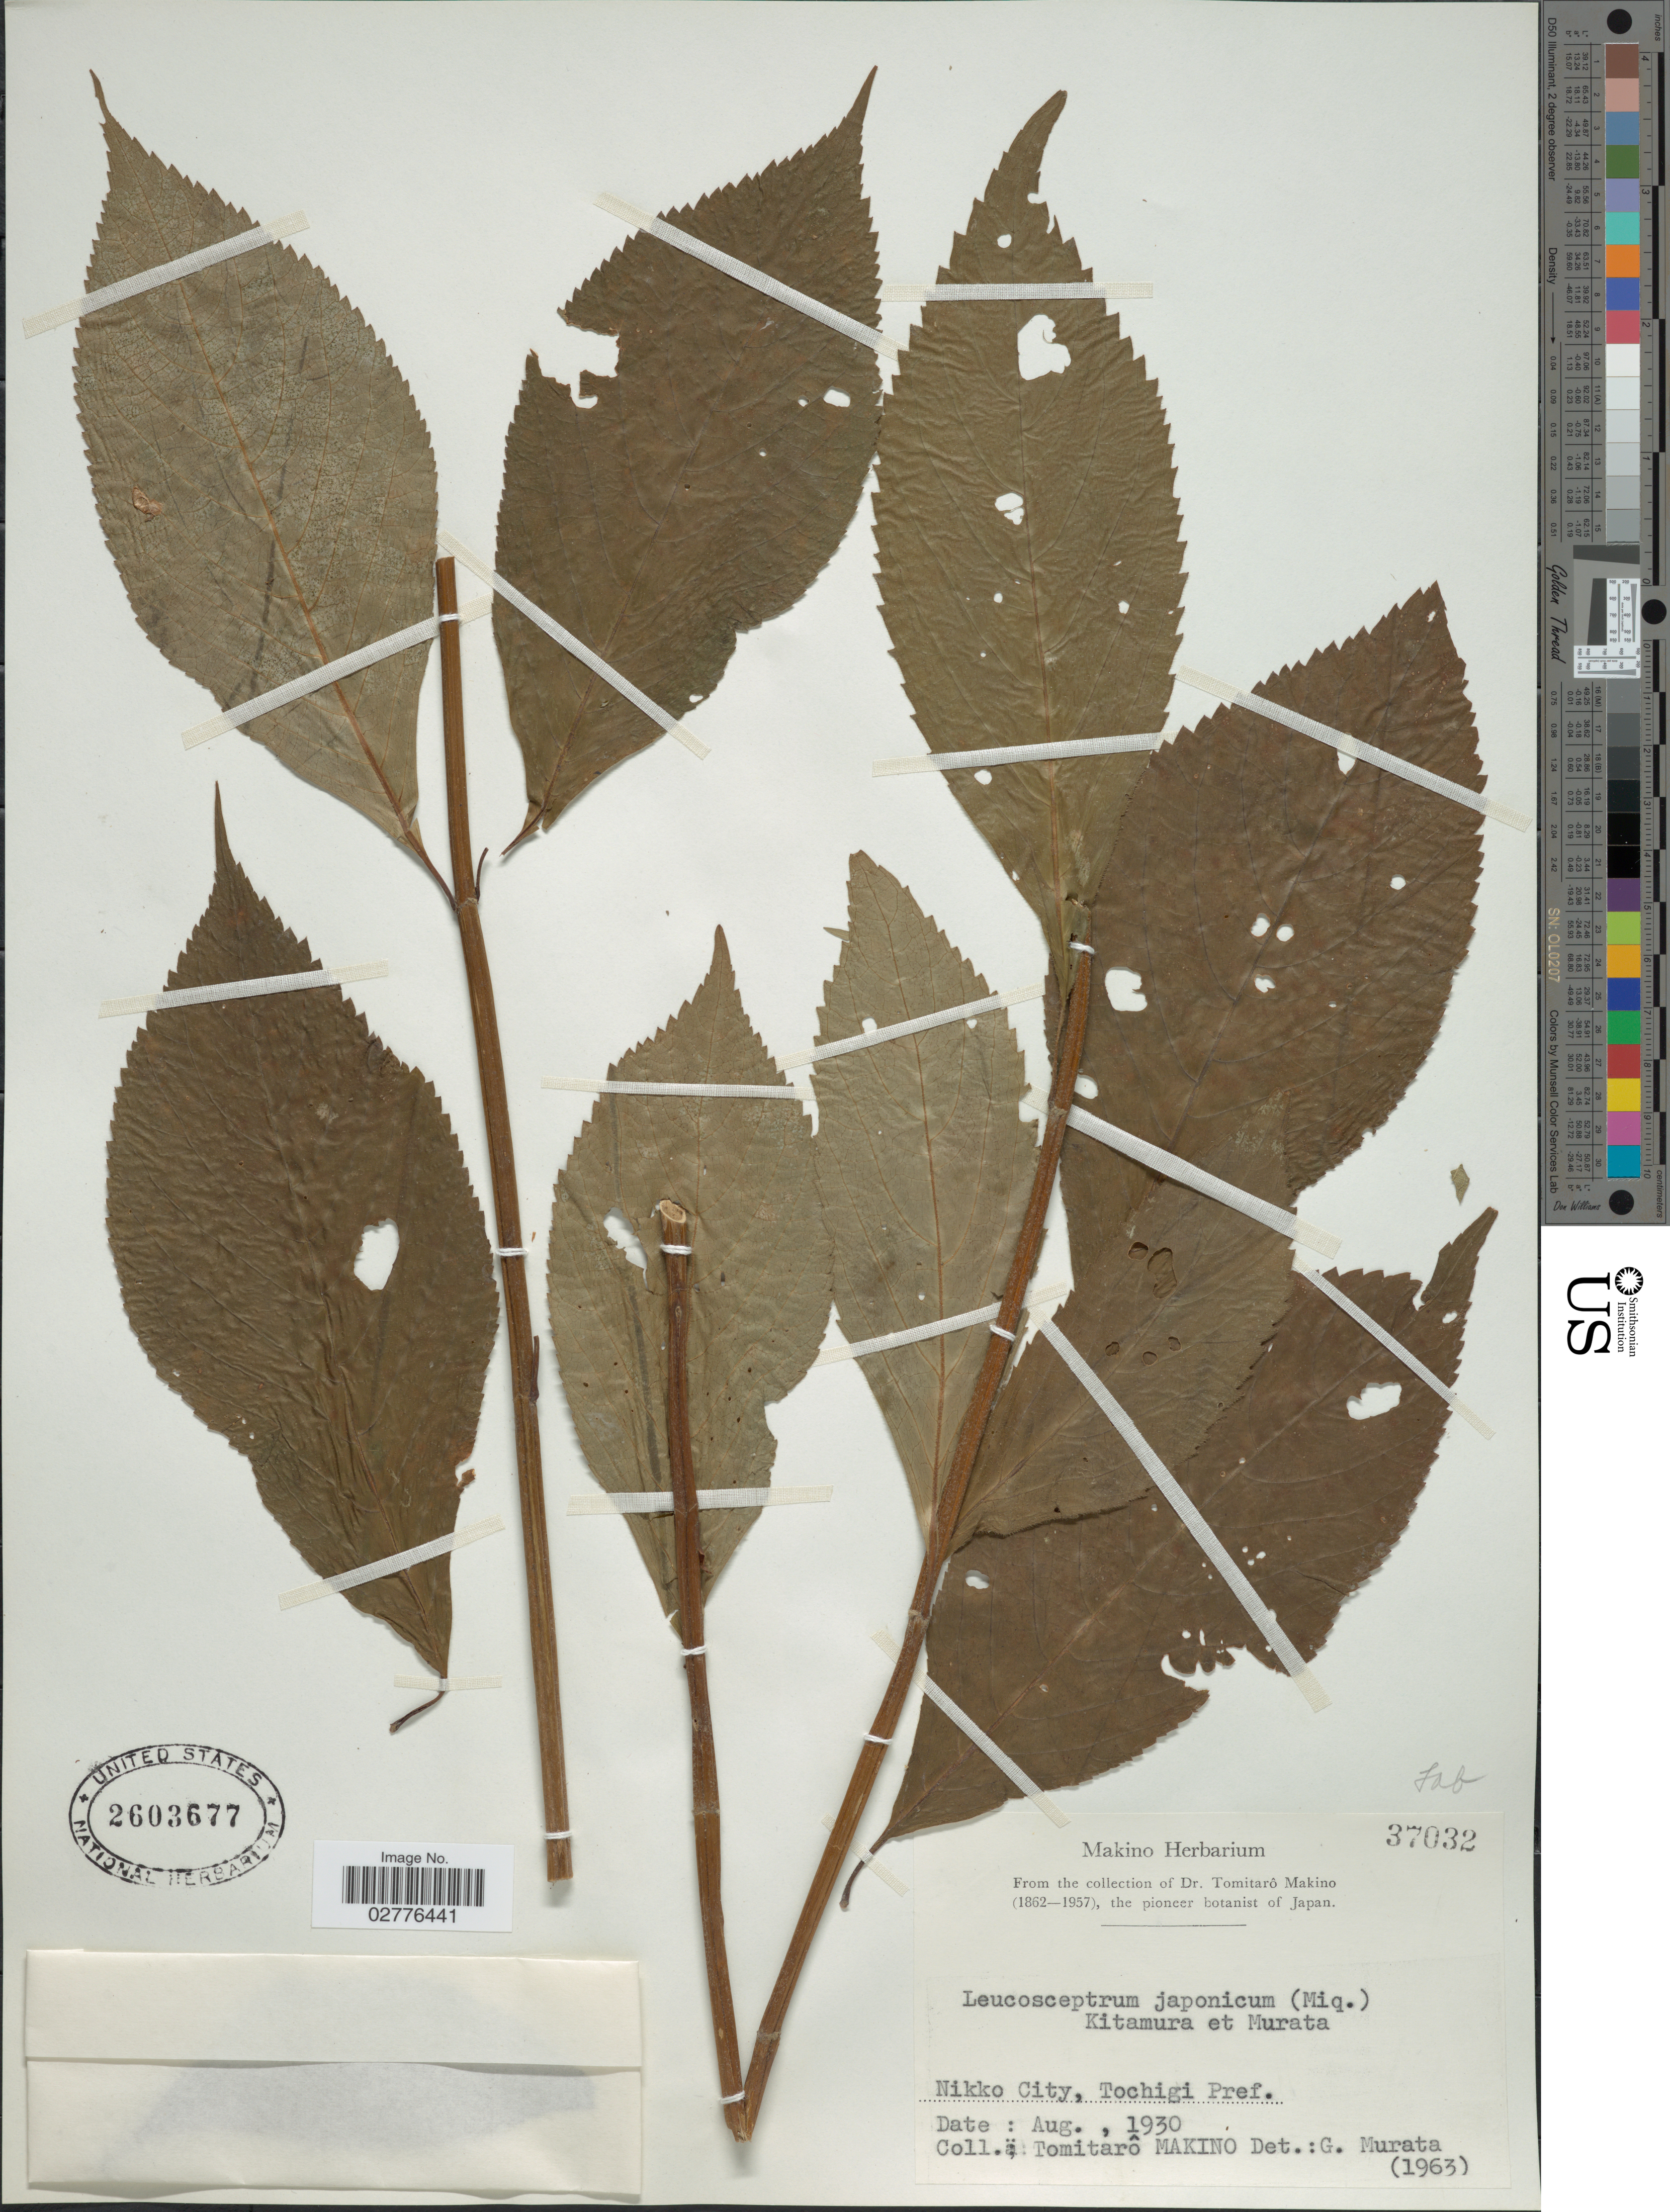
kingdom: Plantae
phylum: Tracheophyta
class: Magnoliopsida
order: Lamiales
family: Lamiaceae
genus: Leucosceptrum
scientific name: Leucosceptrum japonicum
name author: (Miq.) Kitam. & Murata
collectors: T. Makino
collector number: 37032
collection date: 1930-08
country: Japan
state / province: Totigi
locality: Nikko City, Toichigi Pref.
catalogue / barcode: US 2603677